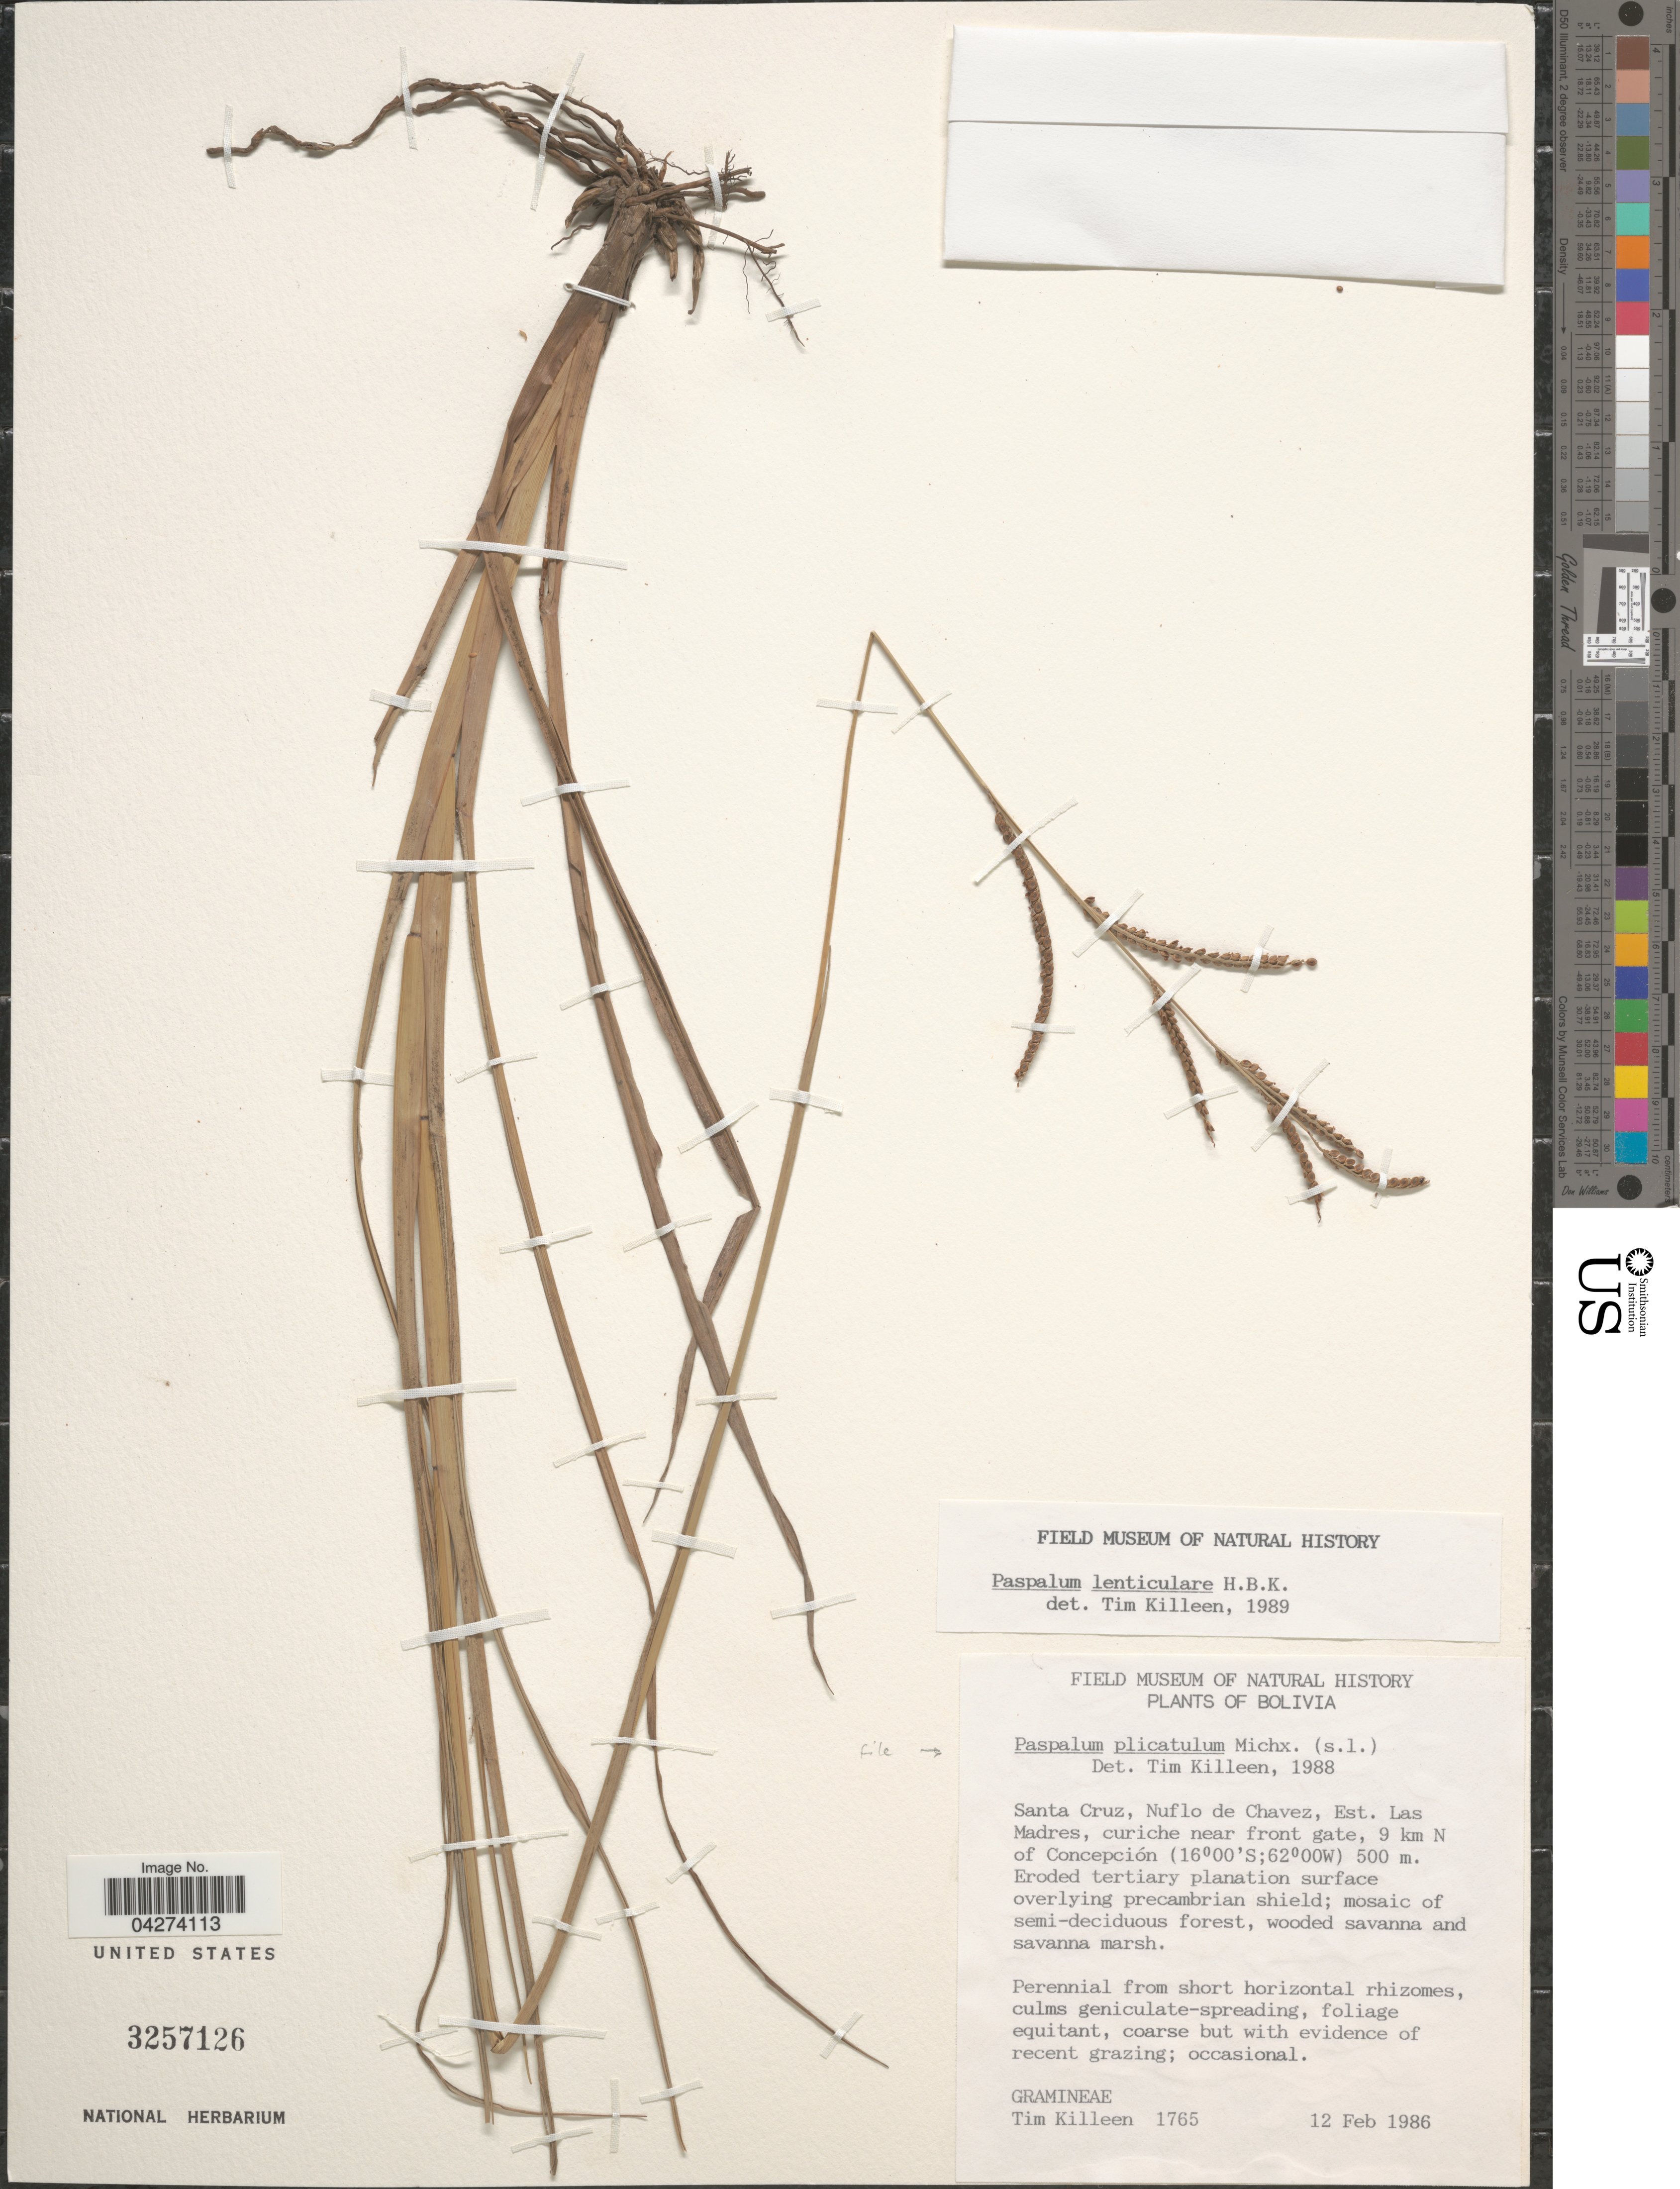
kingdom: Plantae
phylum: Tracheophyta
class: Liliopsida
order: Poales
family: Poaceae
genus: Paspalum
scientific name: Paspalum plicatulum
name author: Michx.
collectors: T. J. Killeen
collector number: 1765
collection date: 1986-02-12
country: Bolivia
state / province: Santa Cruz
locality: Nuflo de Chavez, Est. Las Madres, curiche near front gate, 9 km N of Concepción.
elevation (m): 500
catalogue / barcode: US 3257126